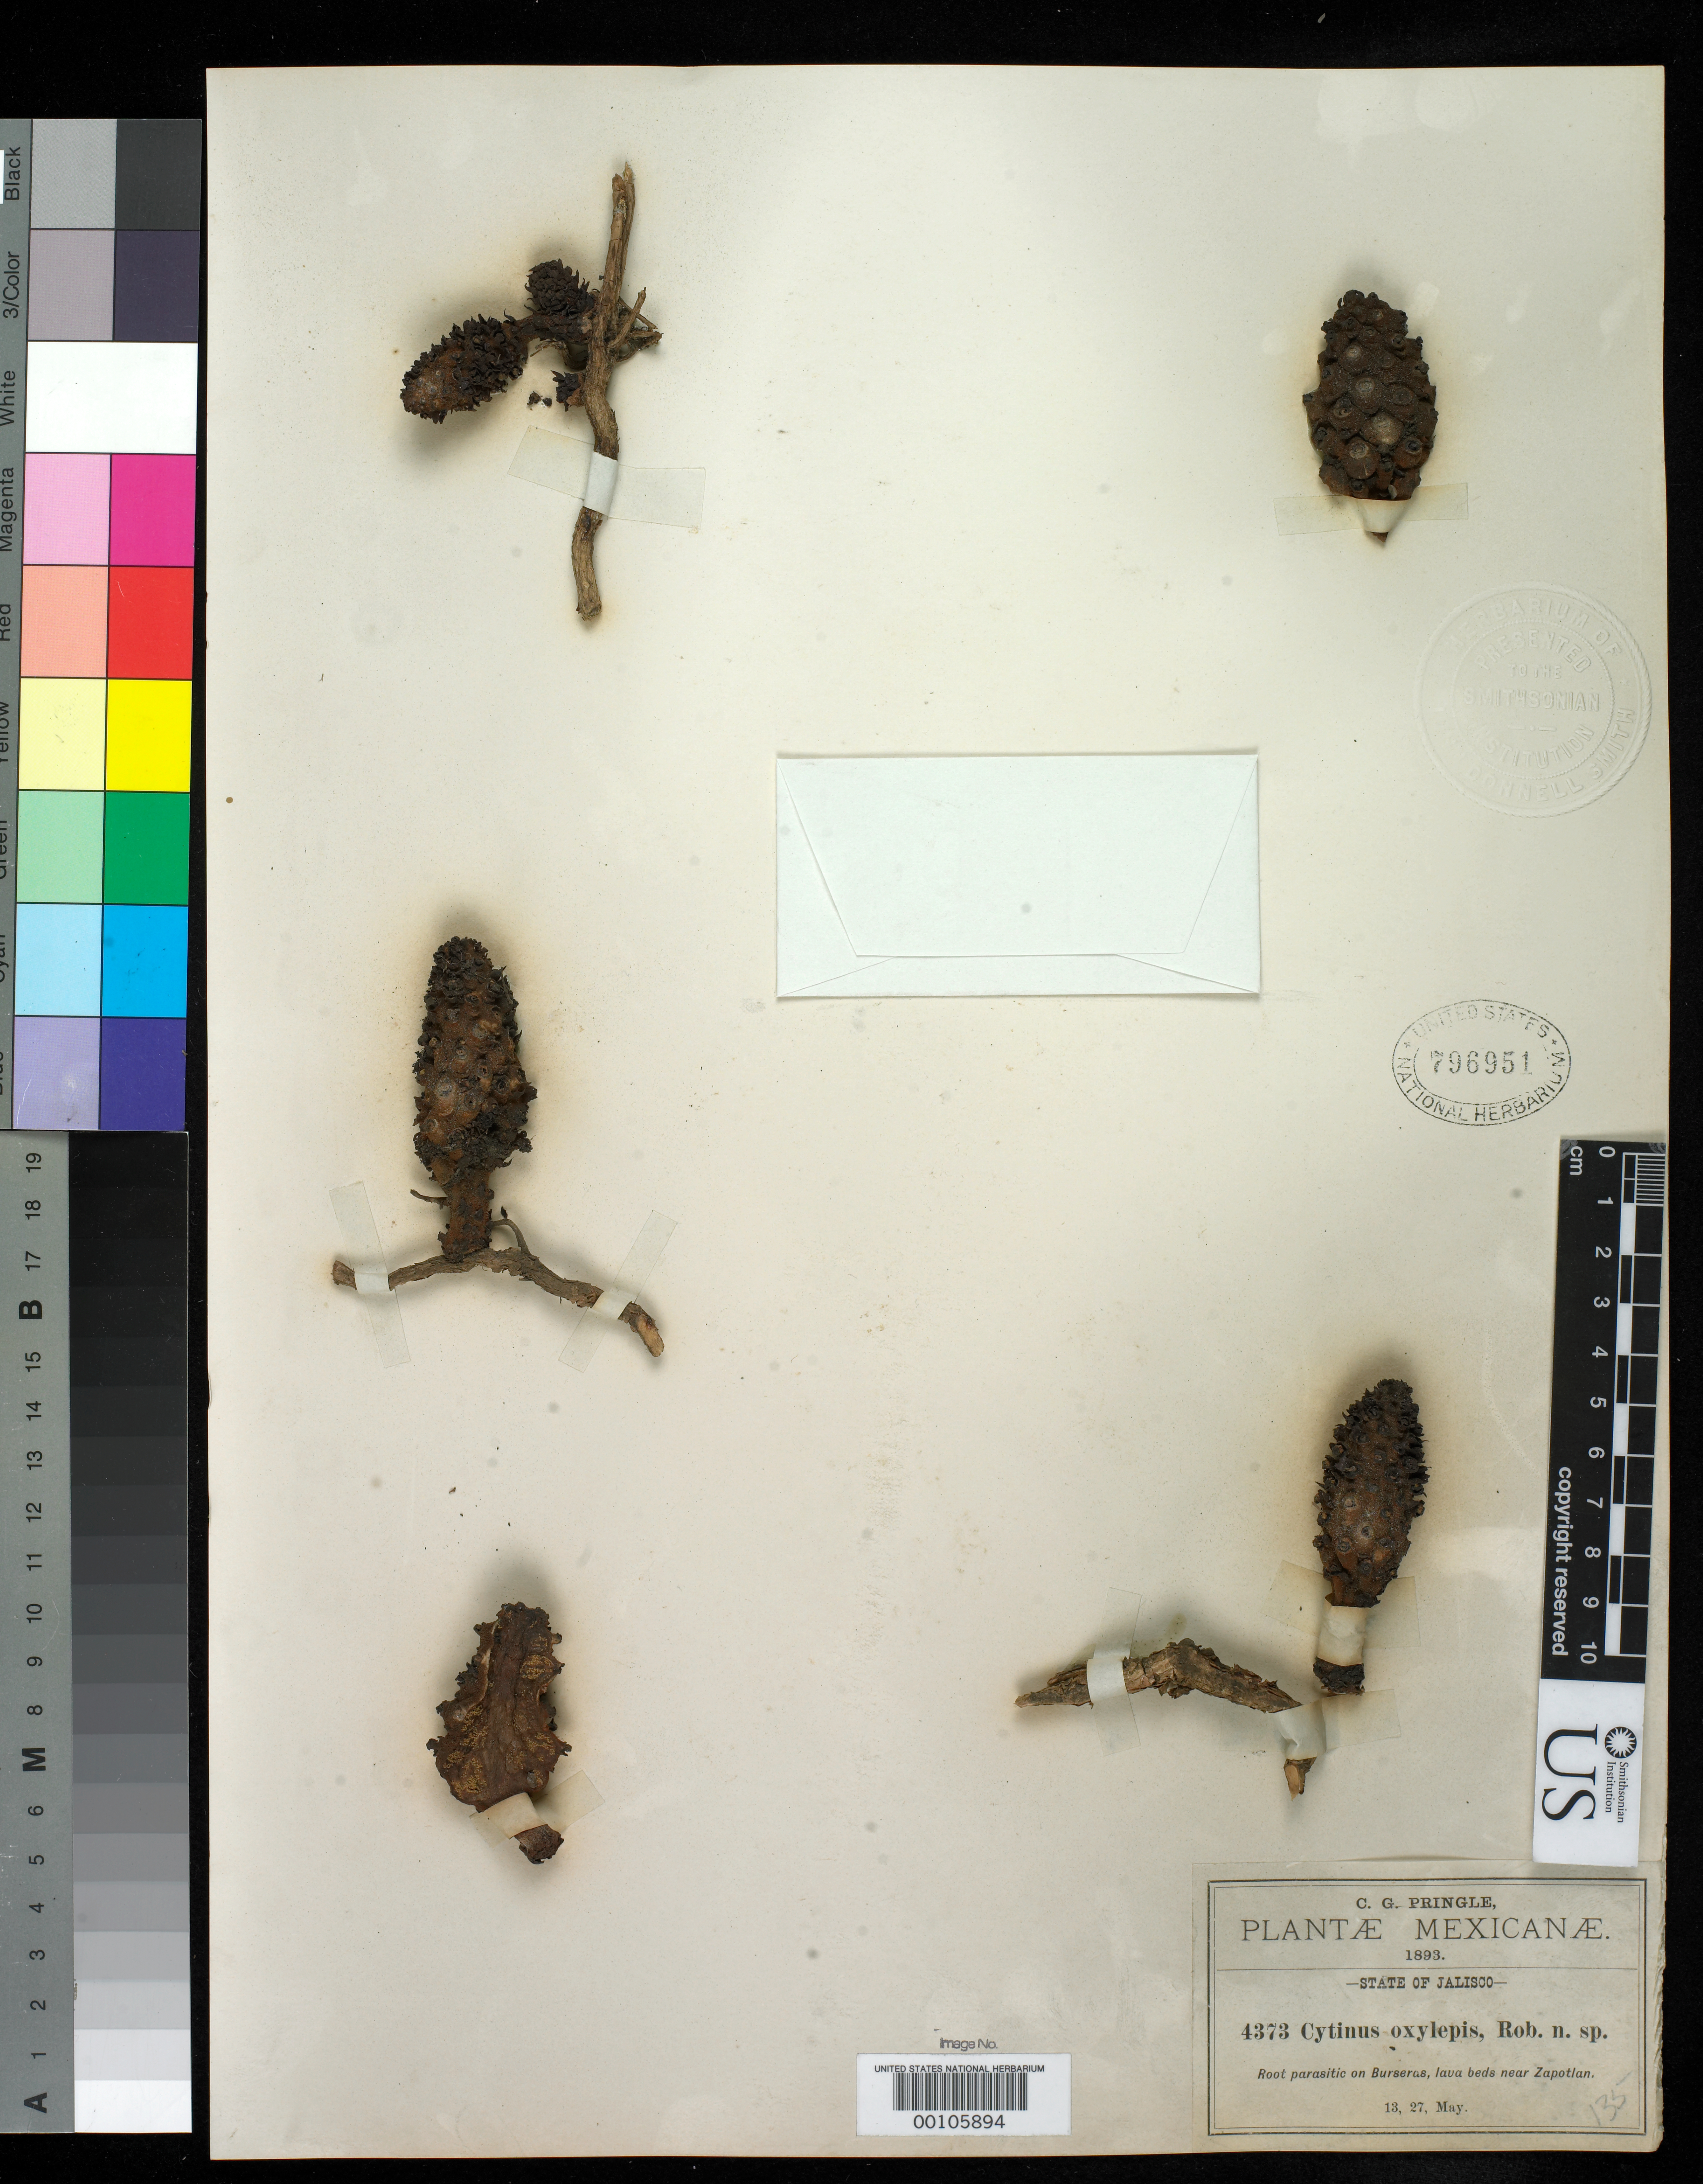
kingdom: Plantae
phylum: Tracheophyta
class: Magnoliopsida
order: Malvales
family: Cytinaceae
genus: Cytinus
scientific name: Cytinus oxylepis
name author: B.L. Rob.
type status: Isotype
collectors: C. G. Pringle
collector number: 4373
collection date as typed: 13 May 1893 and 27 May 1893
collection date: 1893-05-13,1893-05-27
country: Mexico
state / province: Jalisco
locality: Near Zapotlan.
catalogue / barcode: US 796951